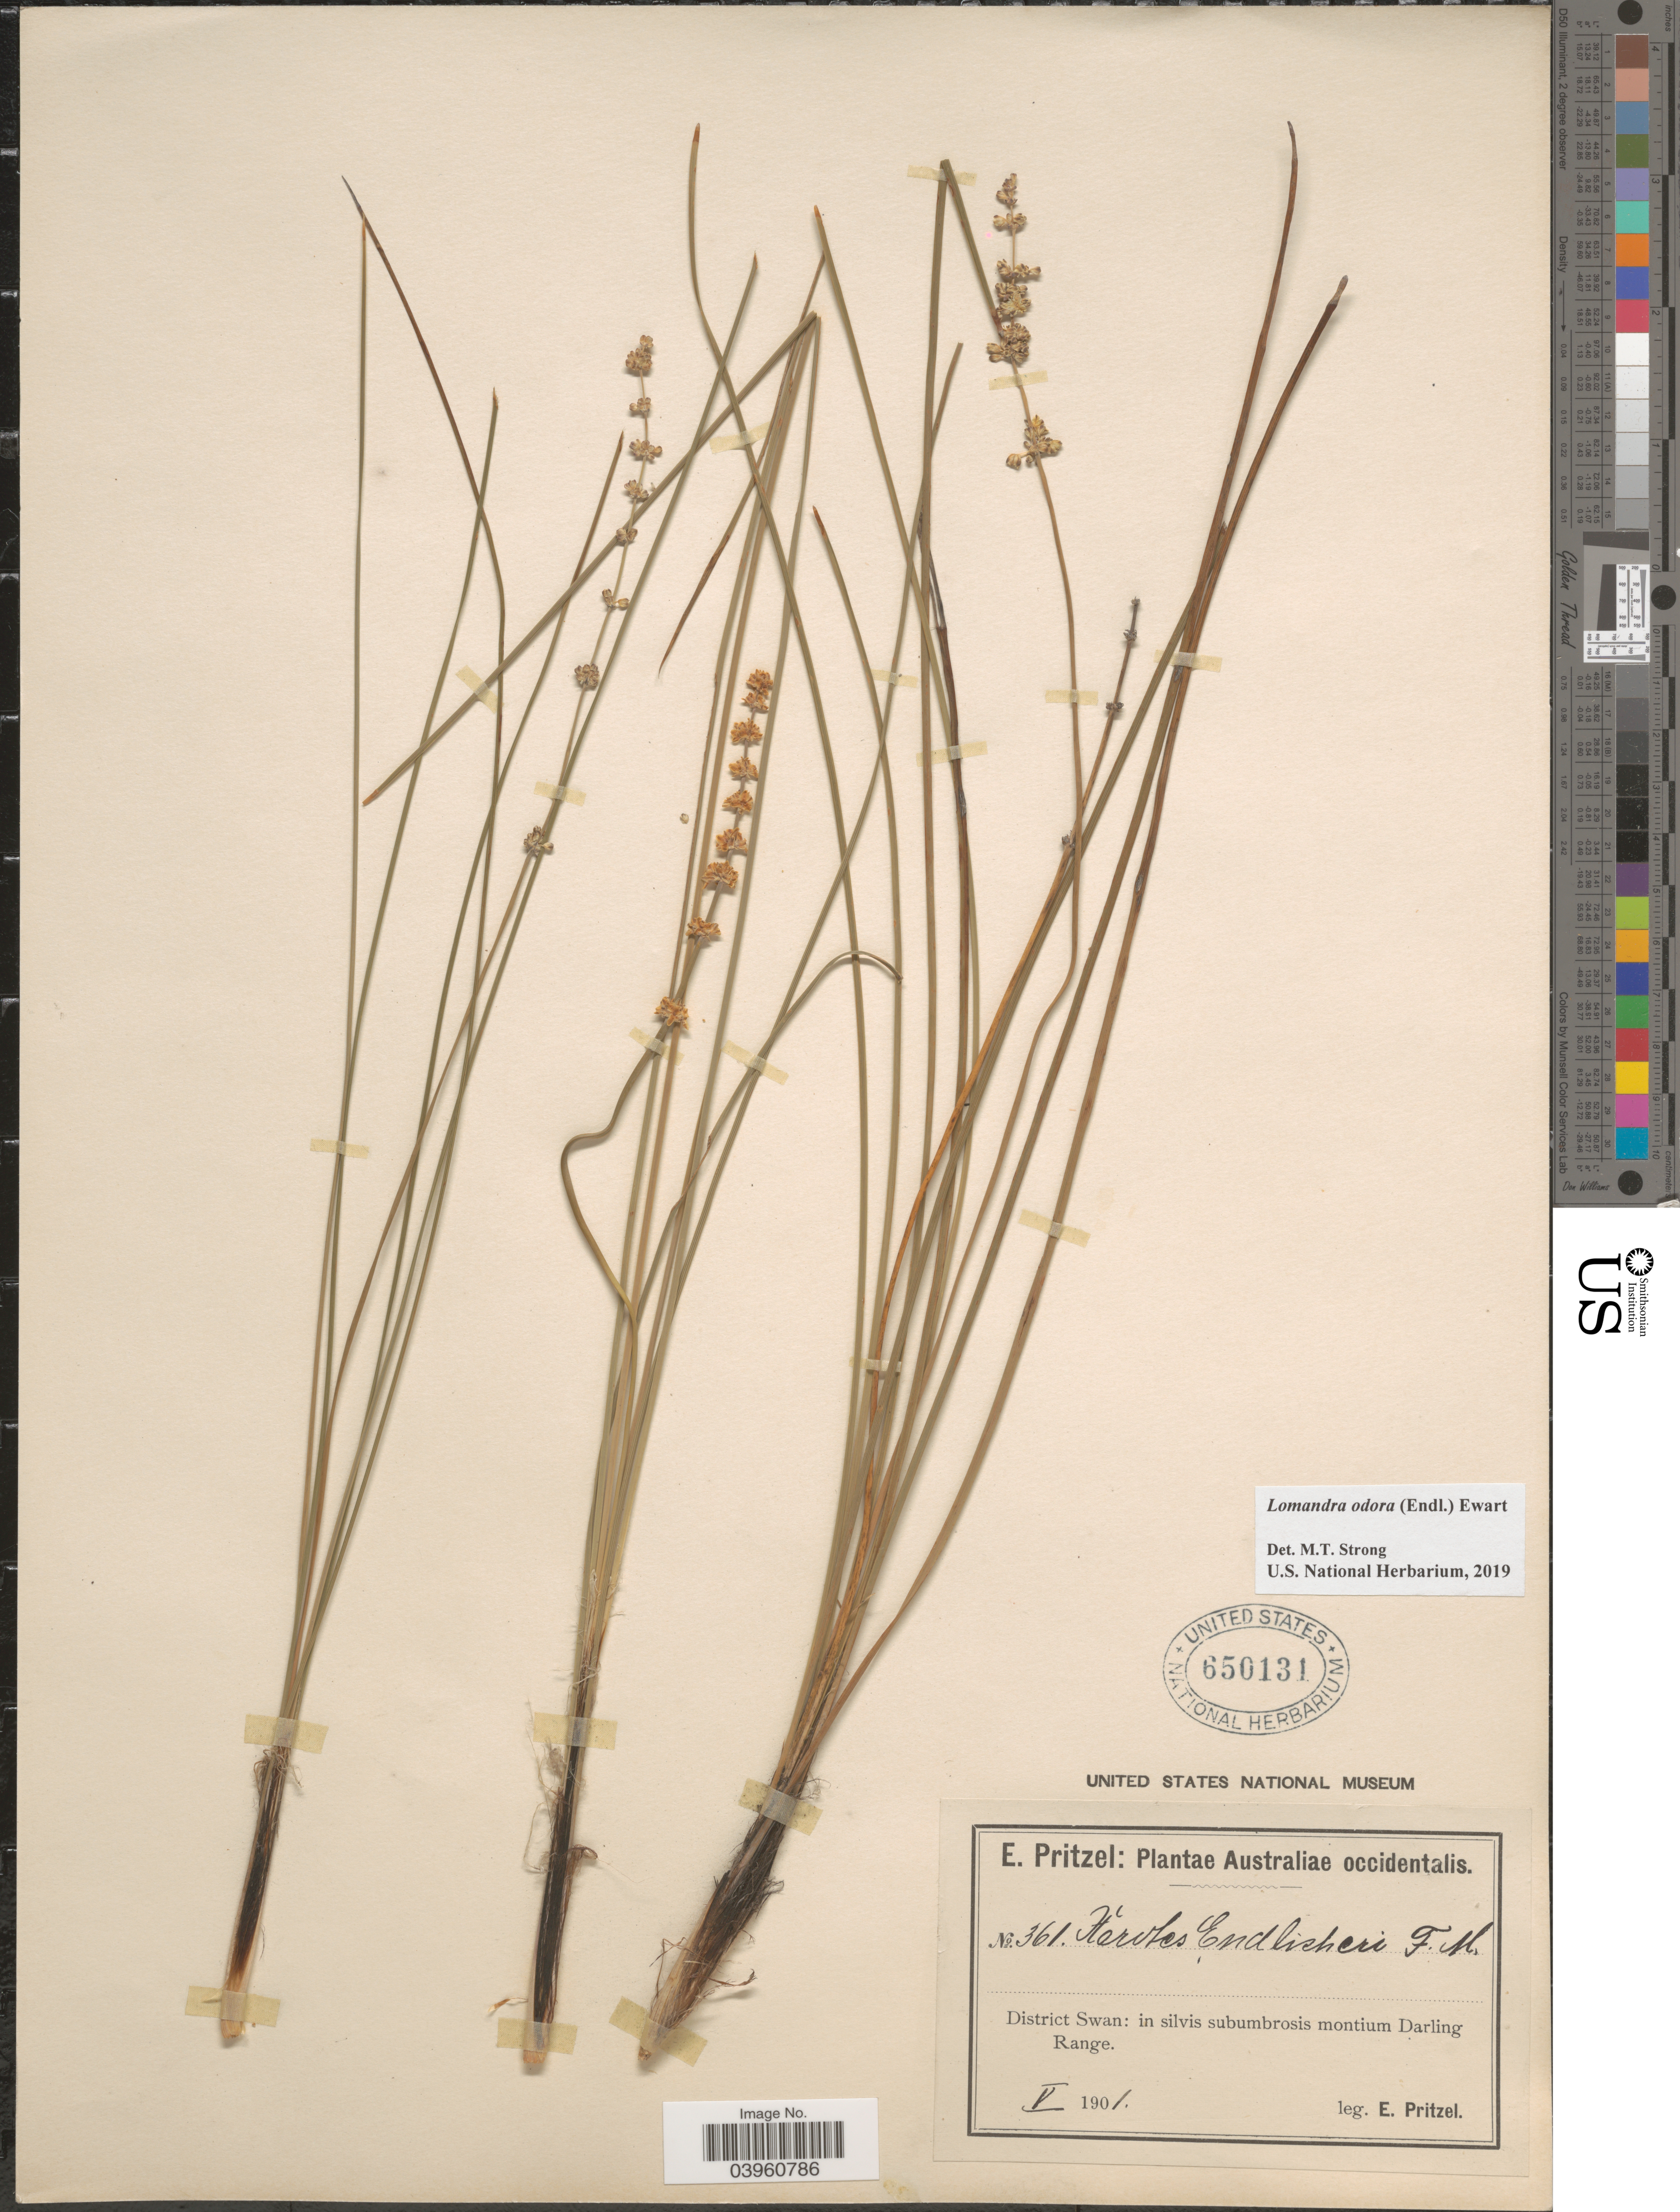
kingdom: Plantae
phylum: Tracheophyta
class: Liliopsida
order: Asparagales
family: Asparagaceae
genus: Lomandra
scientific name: Lomandra odora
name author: (Endl.) Ewart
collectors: E. G. Pritzel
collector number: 361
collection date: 1901-05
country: Australia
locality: Australiae occidentalis. District Swan: in silvis subumbrosis montium Darling Range.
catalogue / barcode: US 650131